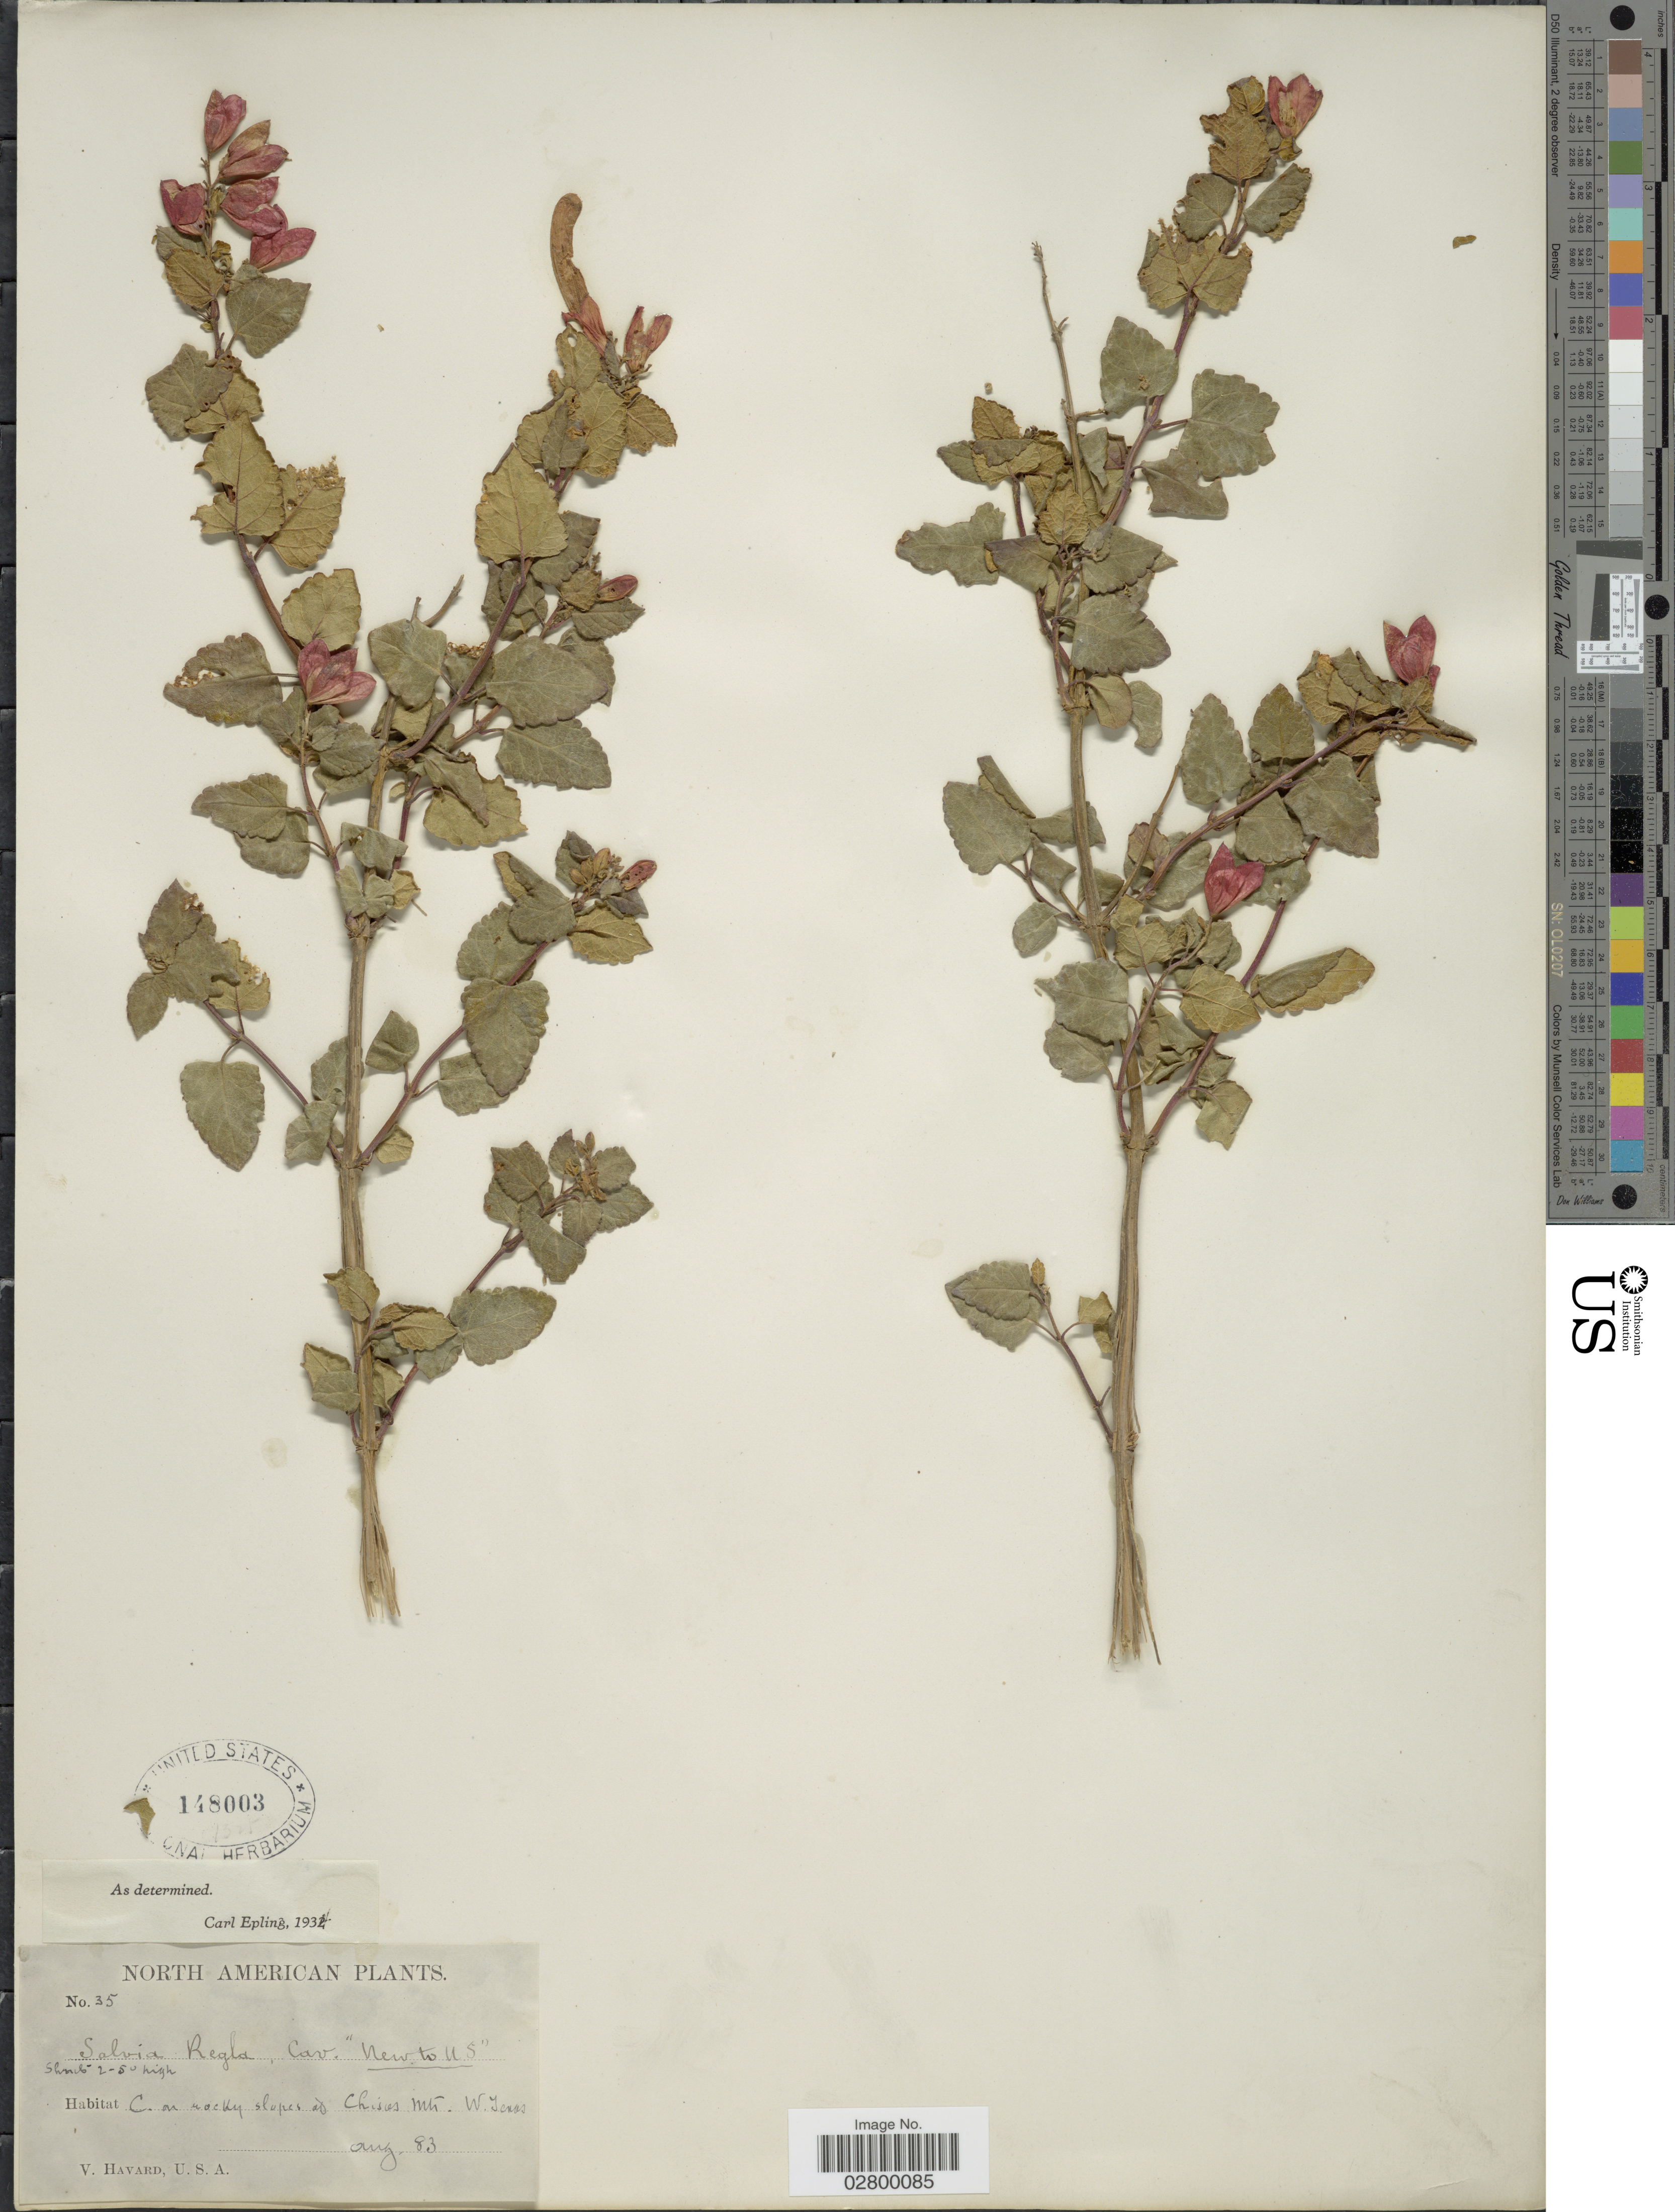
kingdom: Plantae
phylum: Tracheophyta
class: Magnoliopsida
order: Lamiales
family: Lamiaceae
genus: Salvia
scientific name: Salvia regla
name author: Cav.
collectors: V. Havard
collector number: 35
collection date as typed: Transcribed d/m/y: /8/83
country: United States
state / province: Texas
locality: C. on rocky slopes ad Chisos Mts. W.Texas.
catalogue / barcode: US 148003